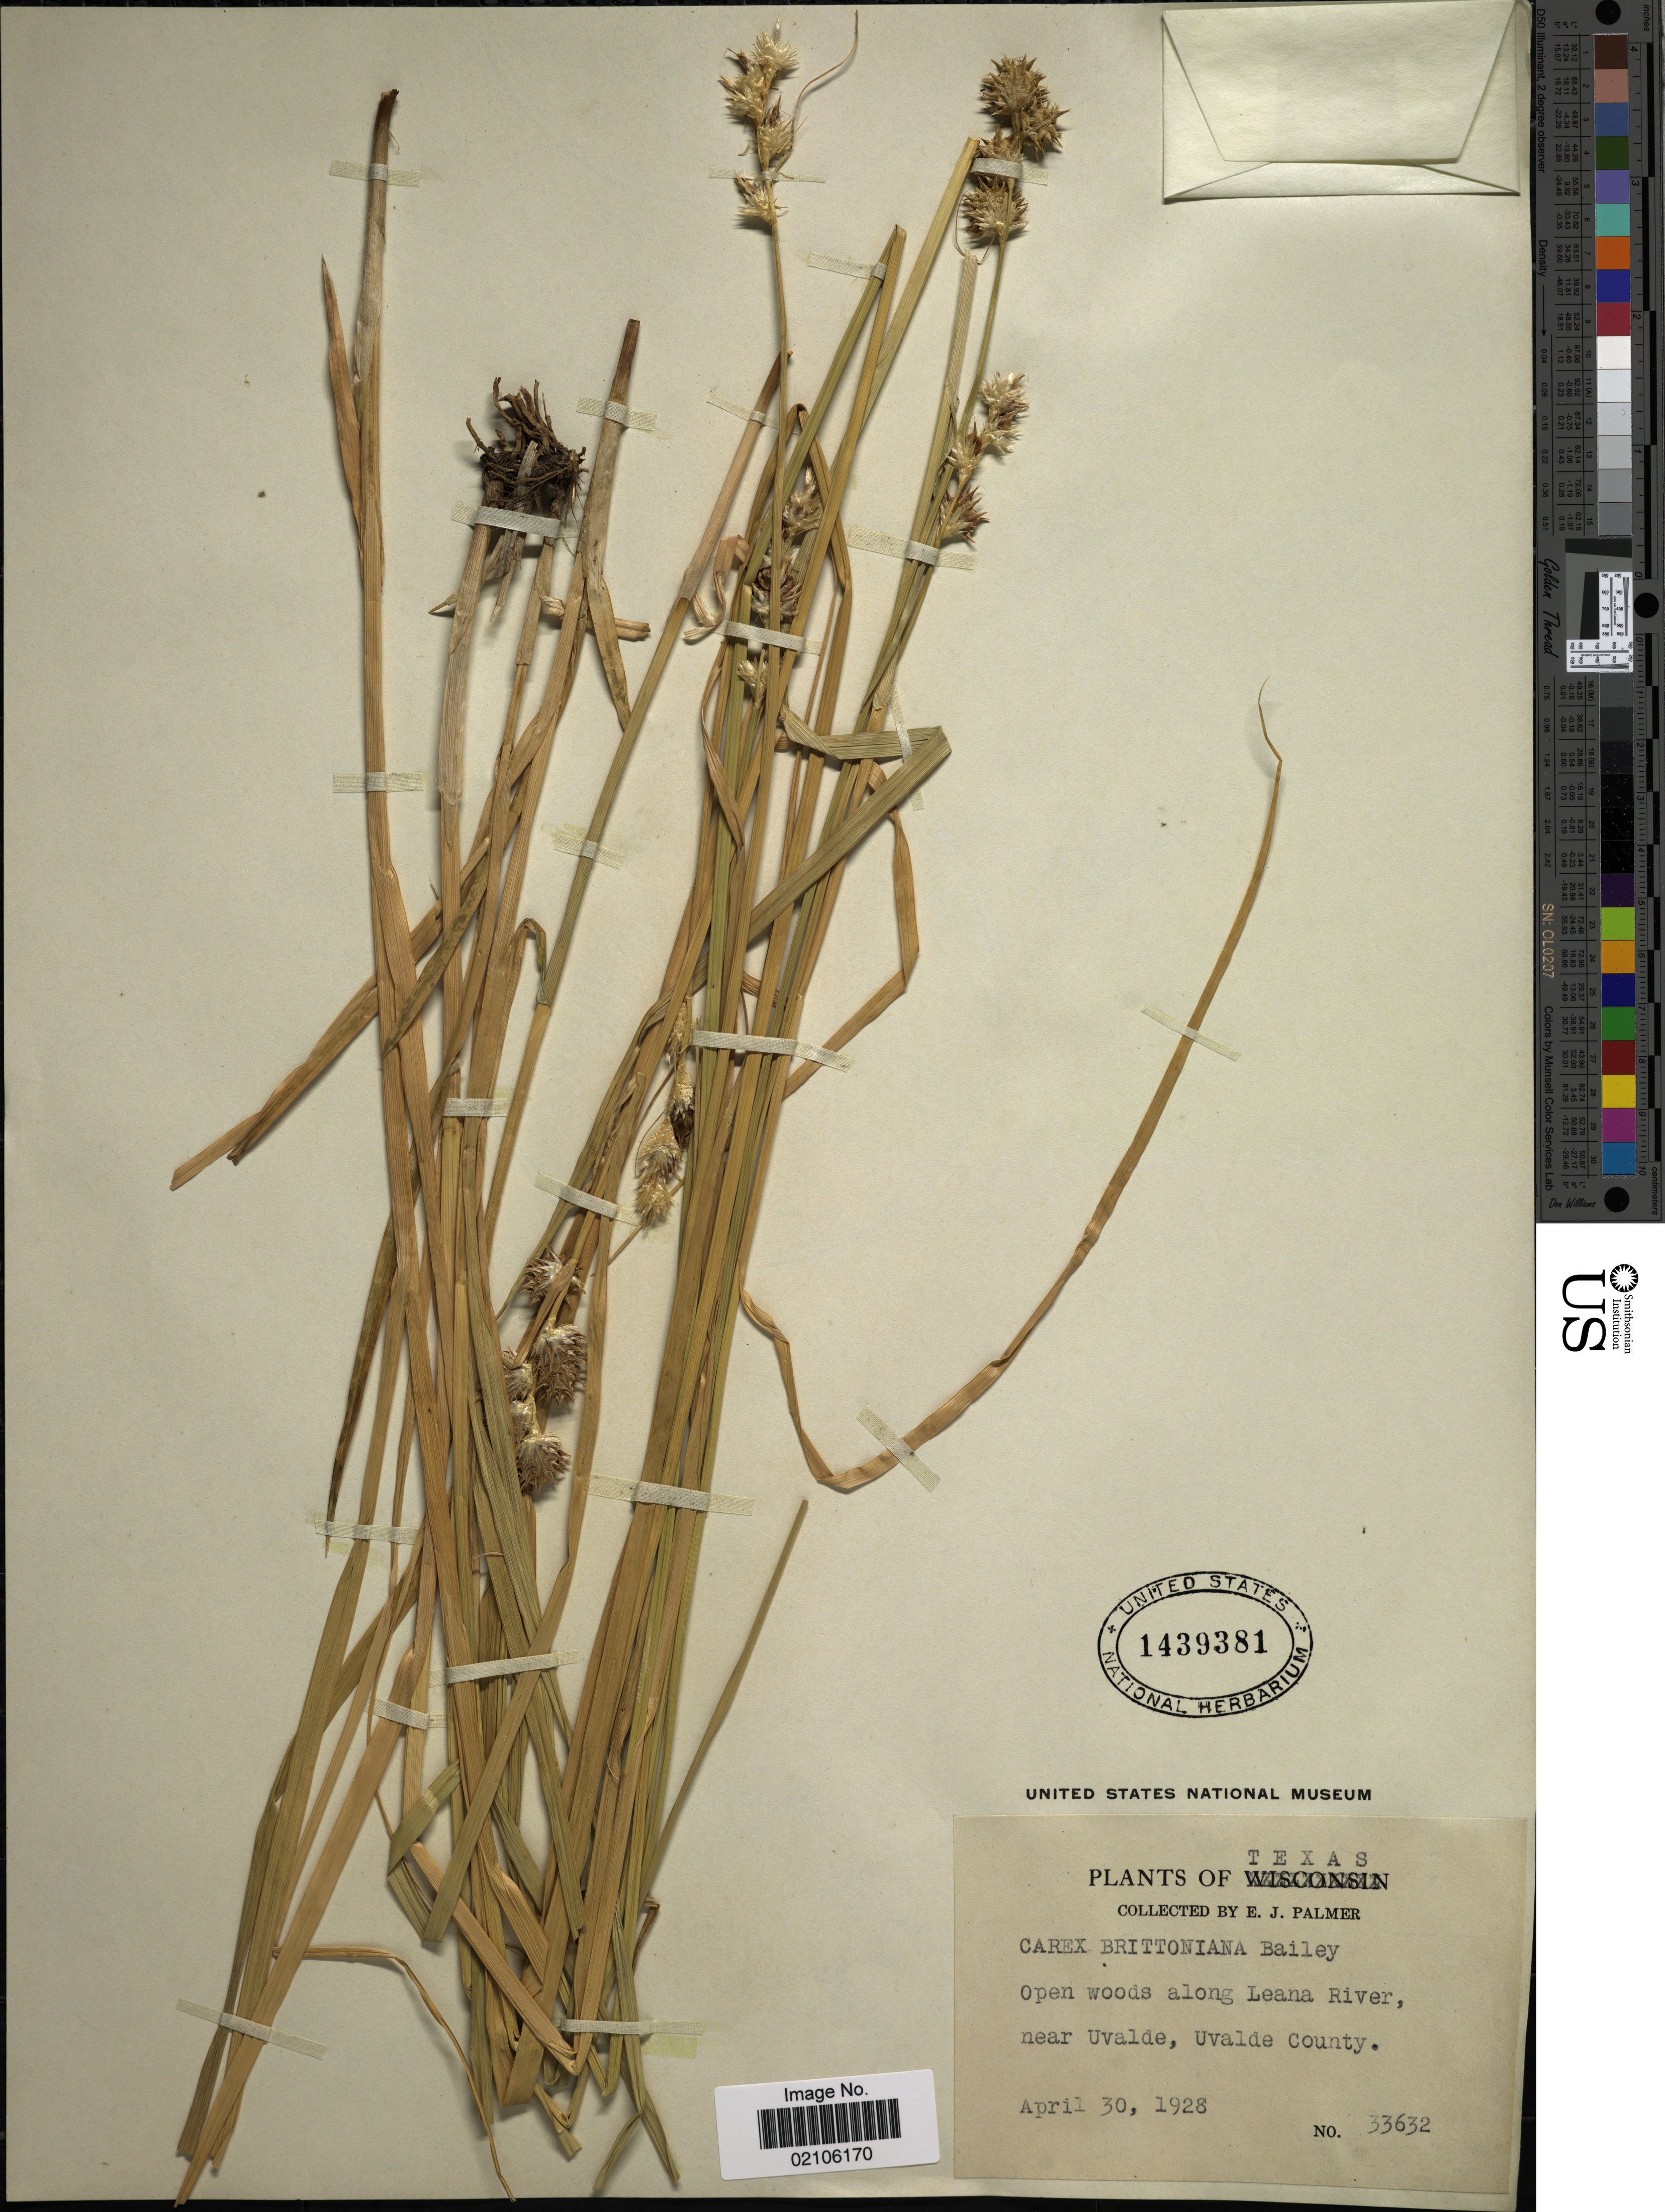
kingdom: Plantae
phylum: Tracheophyta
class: Liliopsida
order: Poales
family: Cyperaceae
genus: Carex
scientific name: Carex tetrastachya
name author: Scheele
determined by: Strong, Mark T., (BOT), Smithsonian Institution - National Museum of Natural History (UNITED STATES)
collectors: E. J. Palmer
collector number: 33632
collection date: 1928-04-30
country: United States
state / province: Texas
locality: Carex Brittoniana Bailey, open woods along Leana River, near Uvalde, Uvalde County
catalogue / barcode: US 1439381